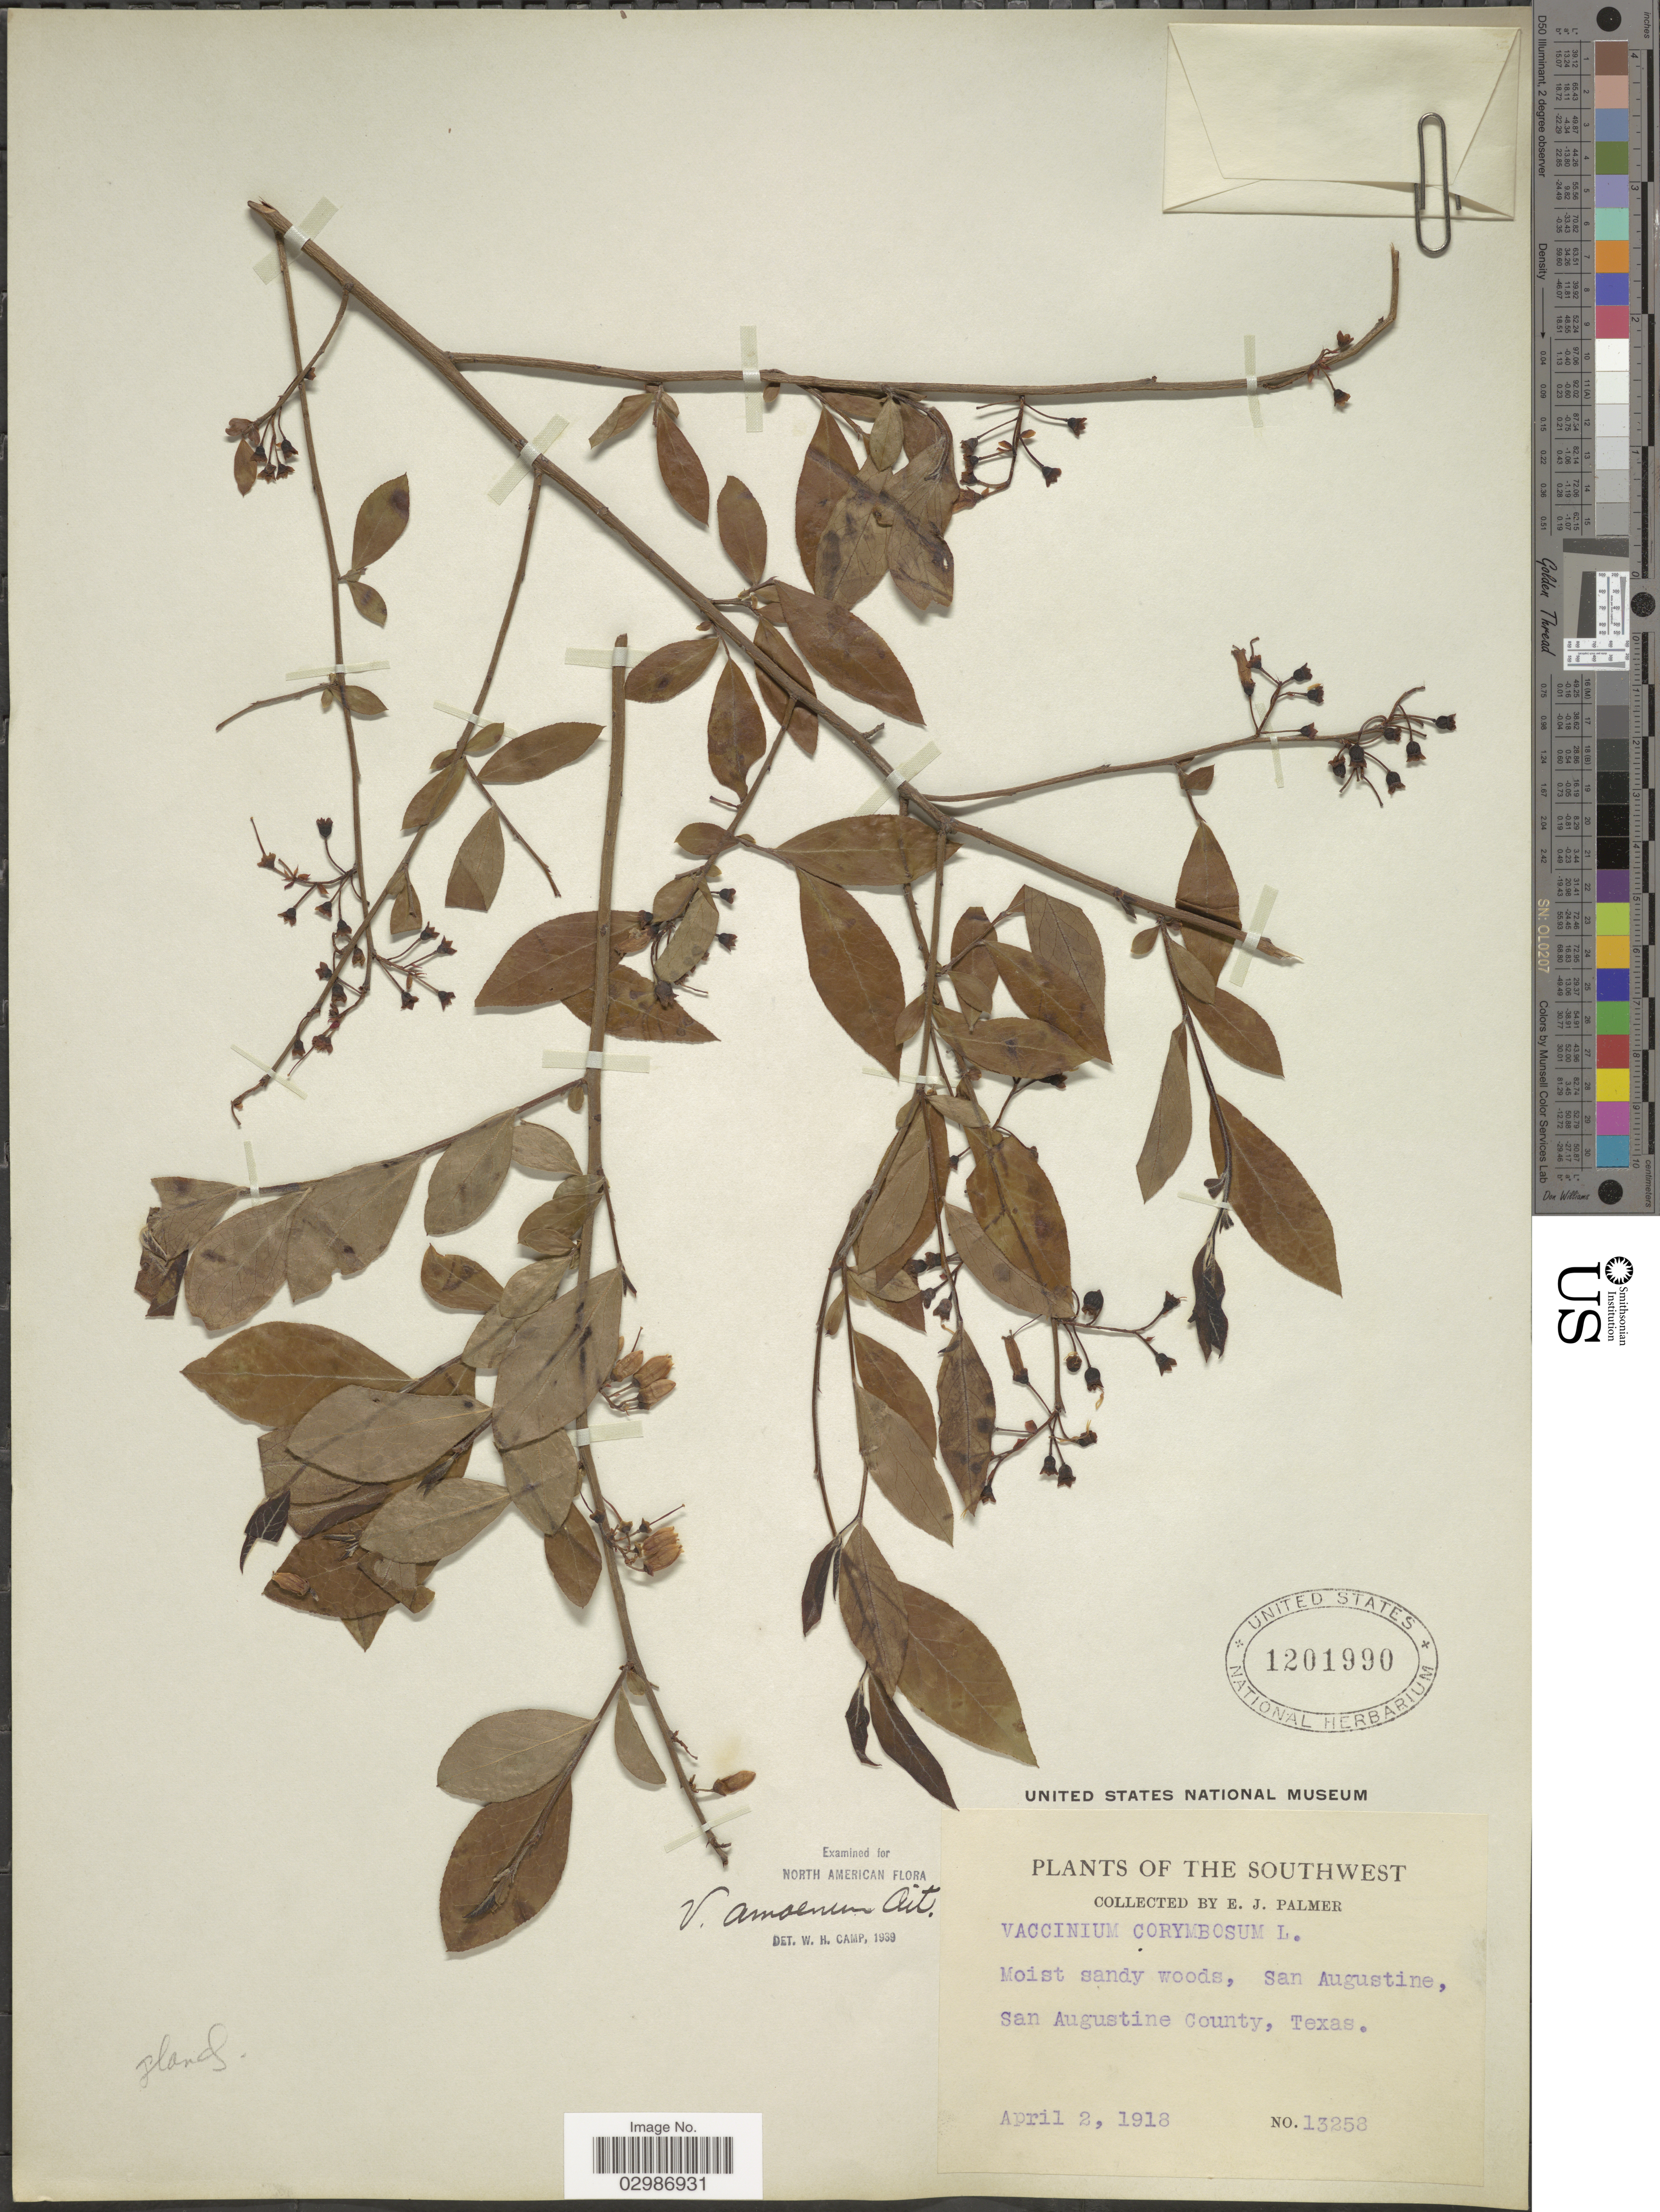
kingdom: Plantae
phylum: Tracheophyta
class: Magnoliopsida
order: Ericales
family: Ericaceae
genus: Vaccinium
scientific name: Vaccinium amoenum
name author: Aiton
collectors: E. J. Palmer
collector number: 13258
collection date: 1918-04-02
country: United States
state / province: Texas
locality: The Souhtwest. San Augustine, San Augustine County.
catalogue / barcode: US 1201990